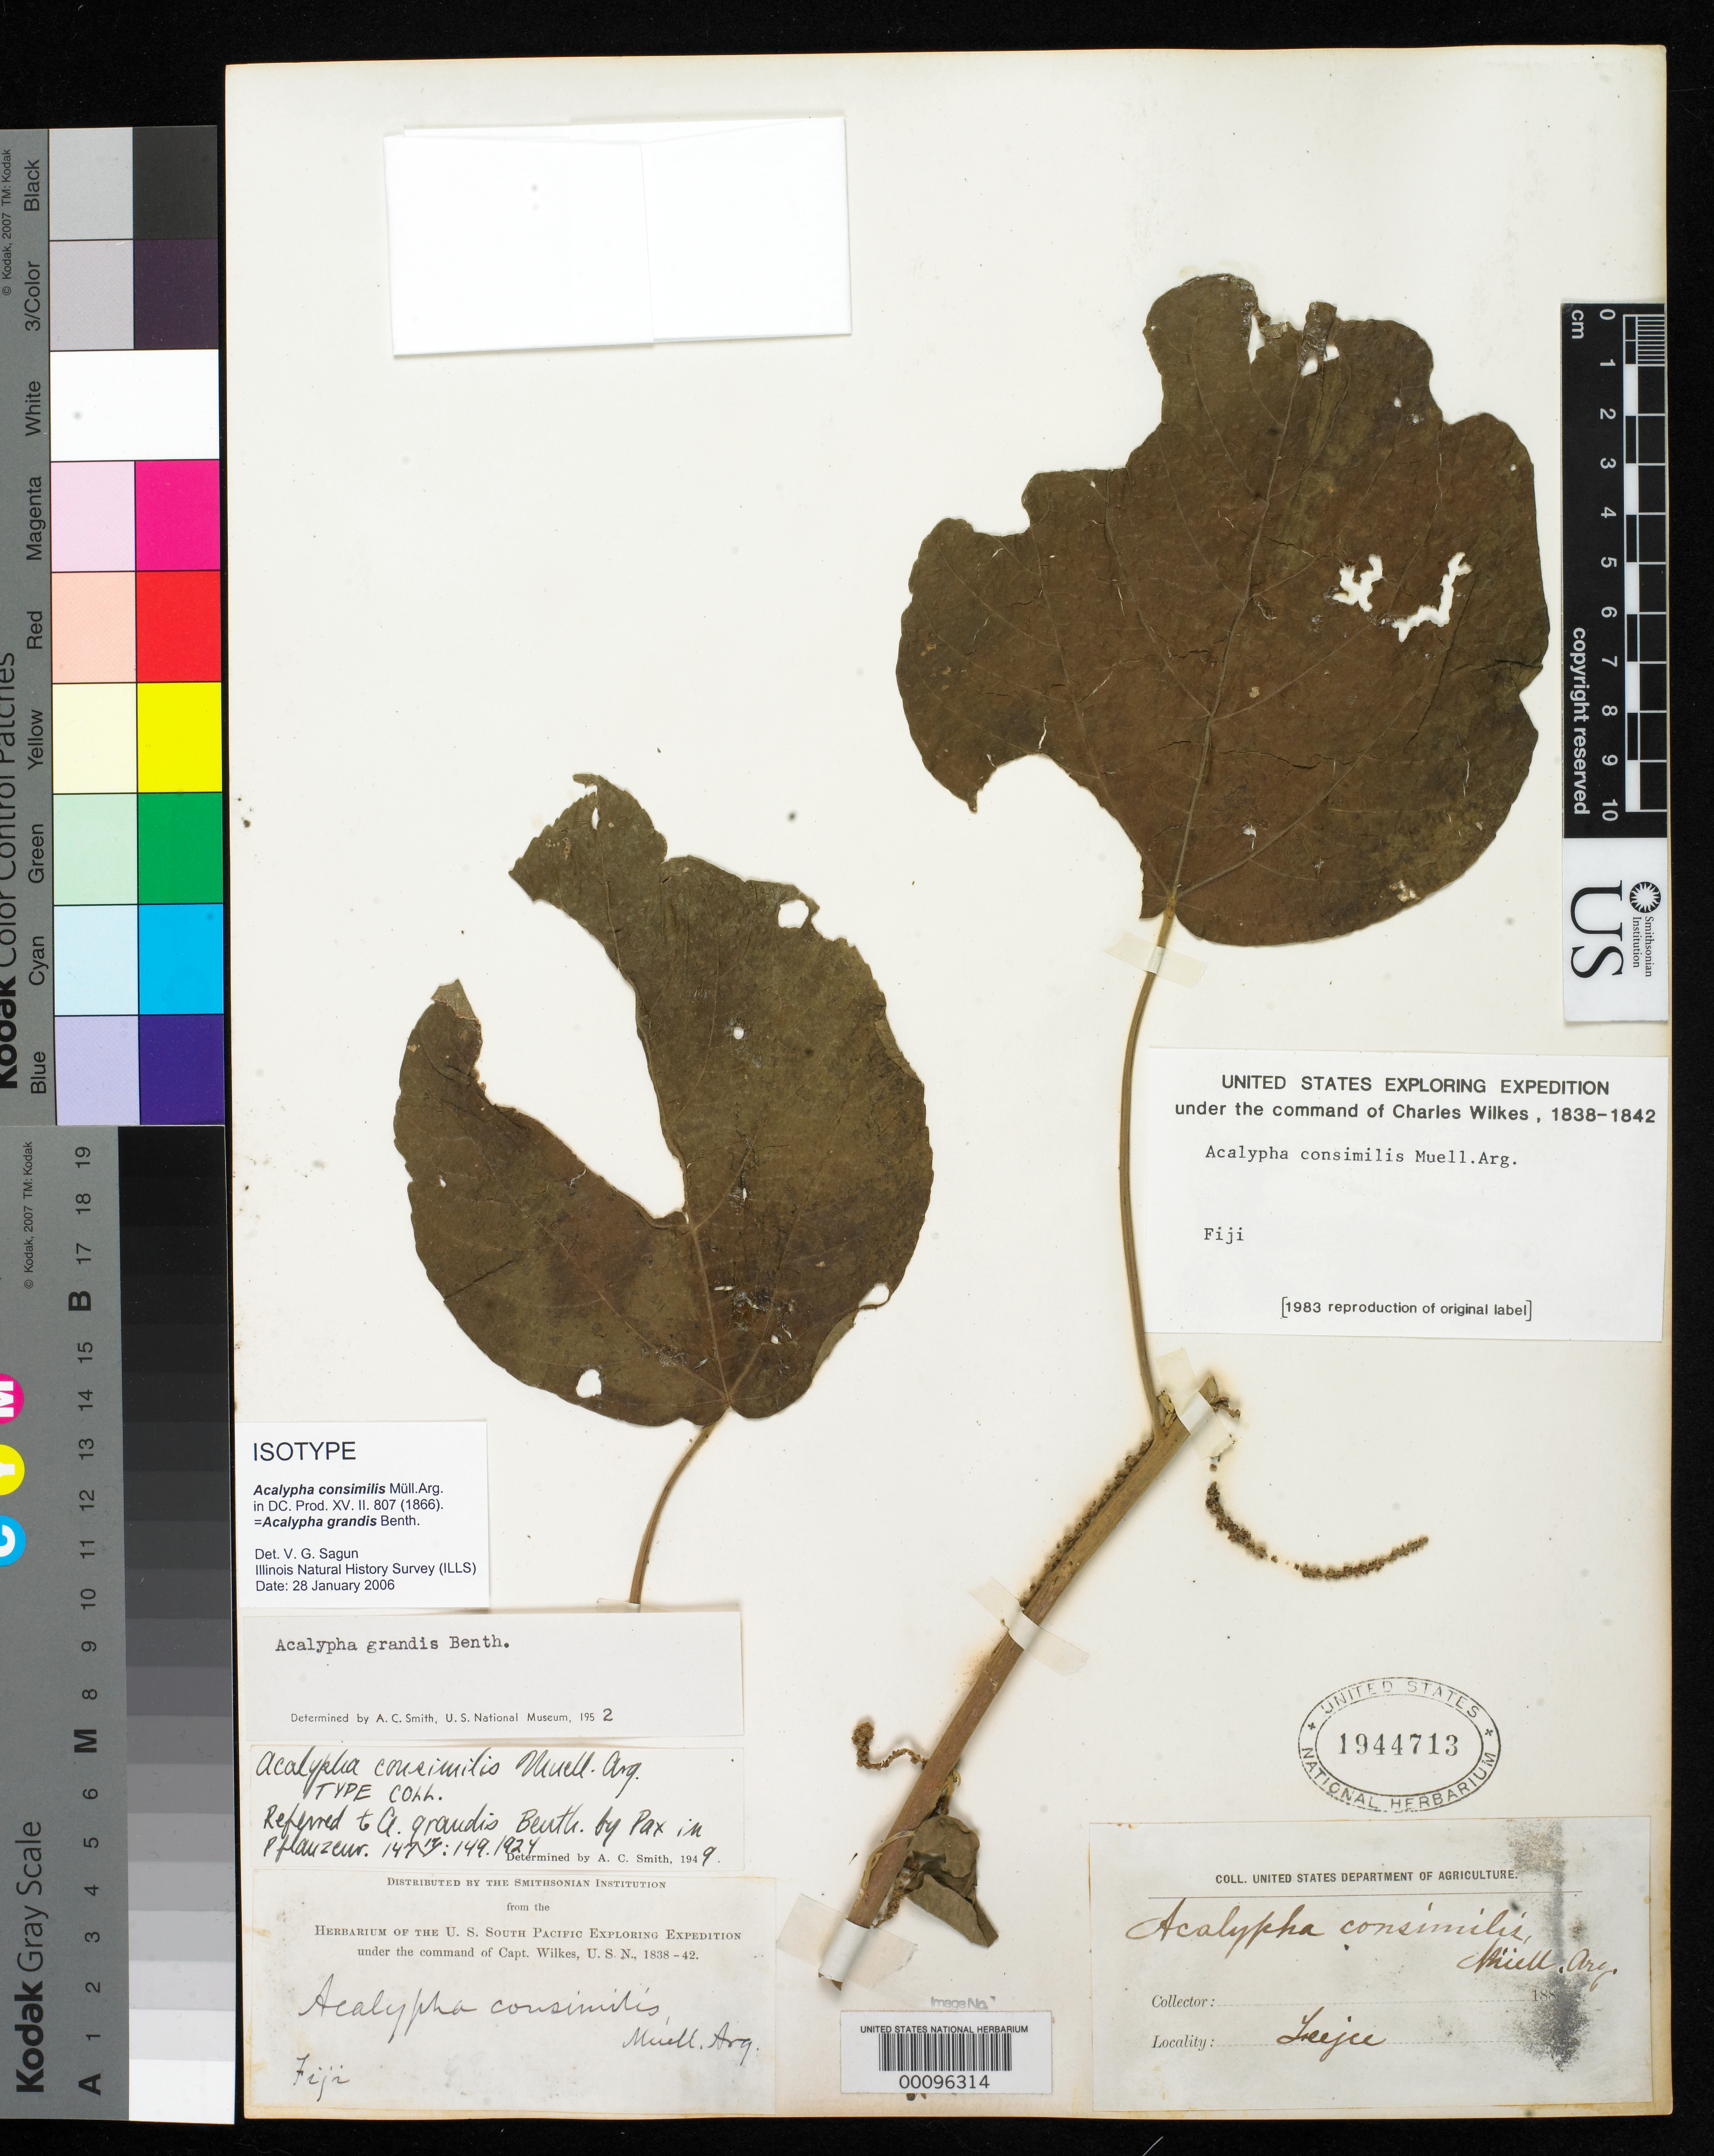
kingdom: Plantae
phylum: Tracheophyta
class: Magnoliopsida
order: Malpighiales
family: Euphorbiaceae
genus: Acalypha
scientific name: Acalypha consimilis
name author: Müll. Arg. in DC.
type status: Isotype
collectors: Wilkes Explor. Exped.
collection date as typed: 1840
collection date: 1840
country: Fiji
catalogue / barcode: US 1944713